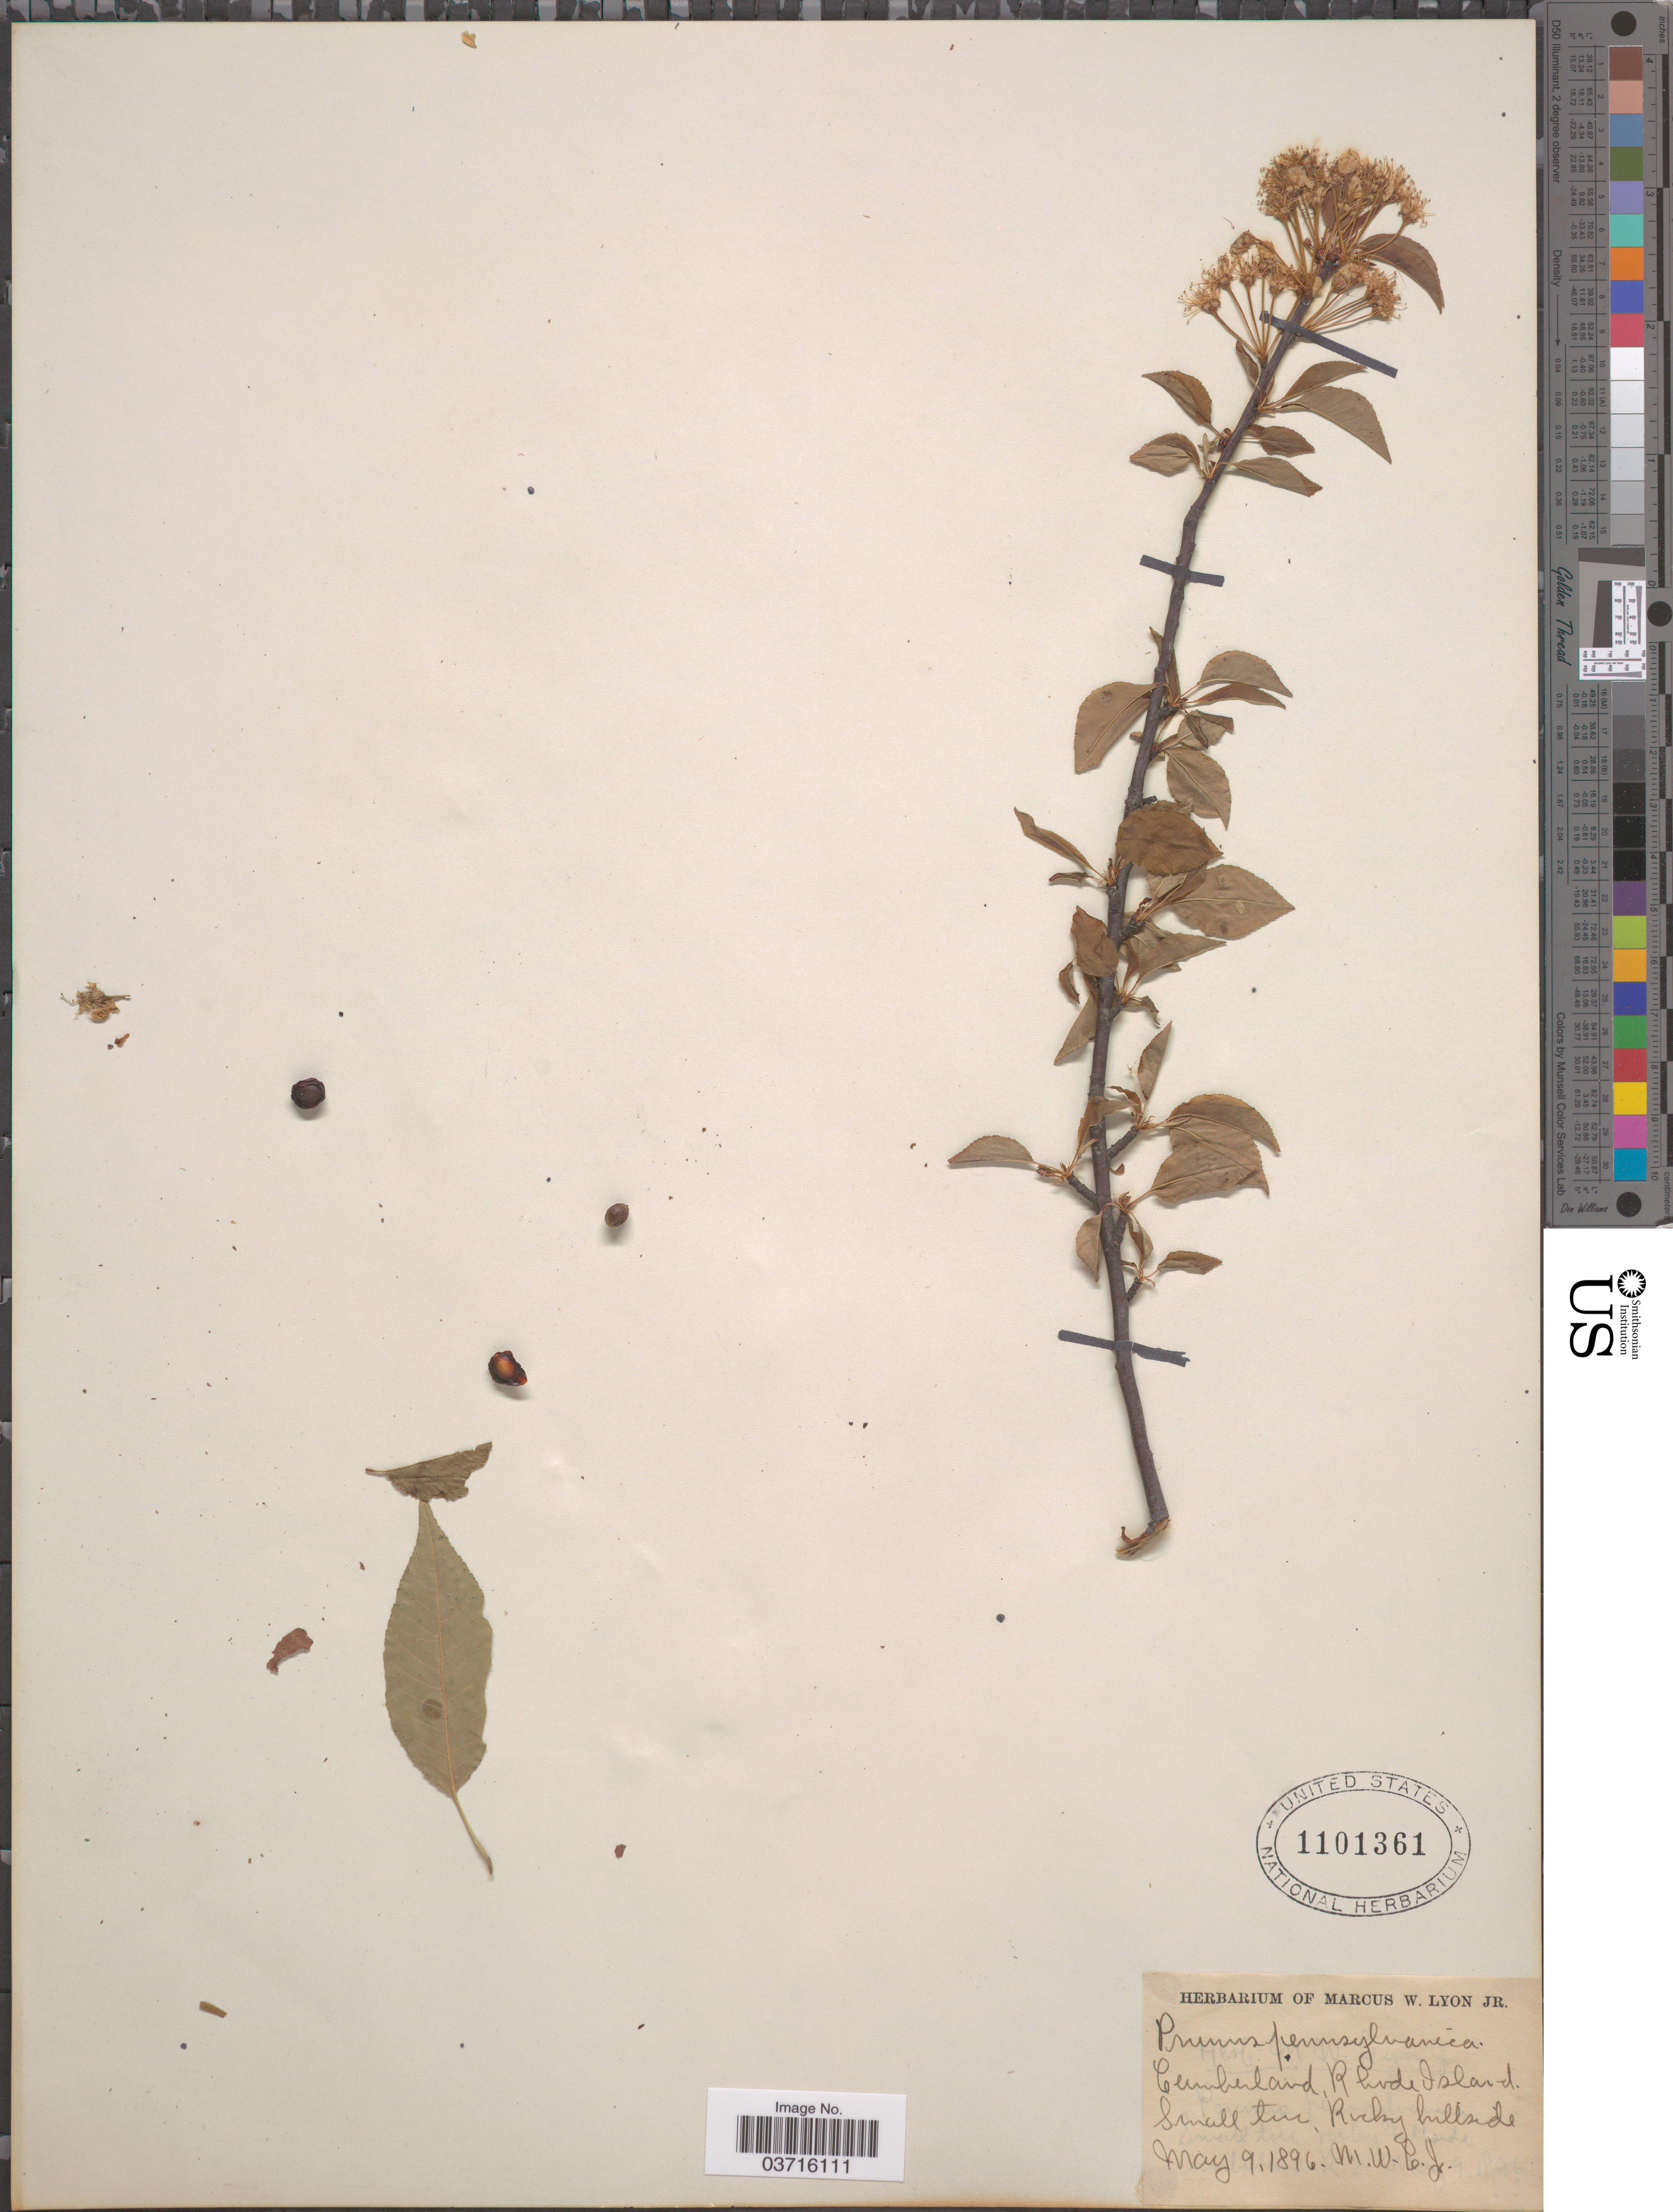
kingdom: Plantae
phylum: Tracheophyta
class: Magnoliopsida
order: Rosales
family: Rosaceae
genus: Prunus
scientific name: Prunus pensylvanica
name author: L. f.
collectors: M. W. Lyon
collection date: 1896-05-09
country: United States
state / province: Rhode Island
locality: Cumberland.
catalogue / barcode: US 1101361